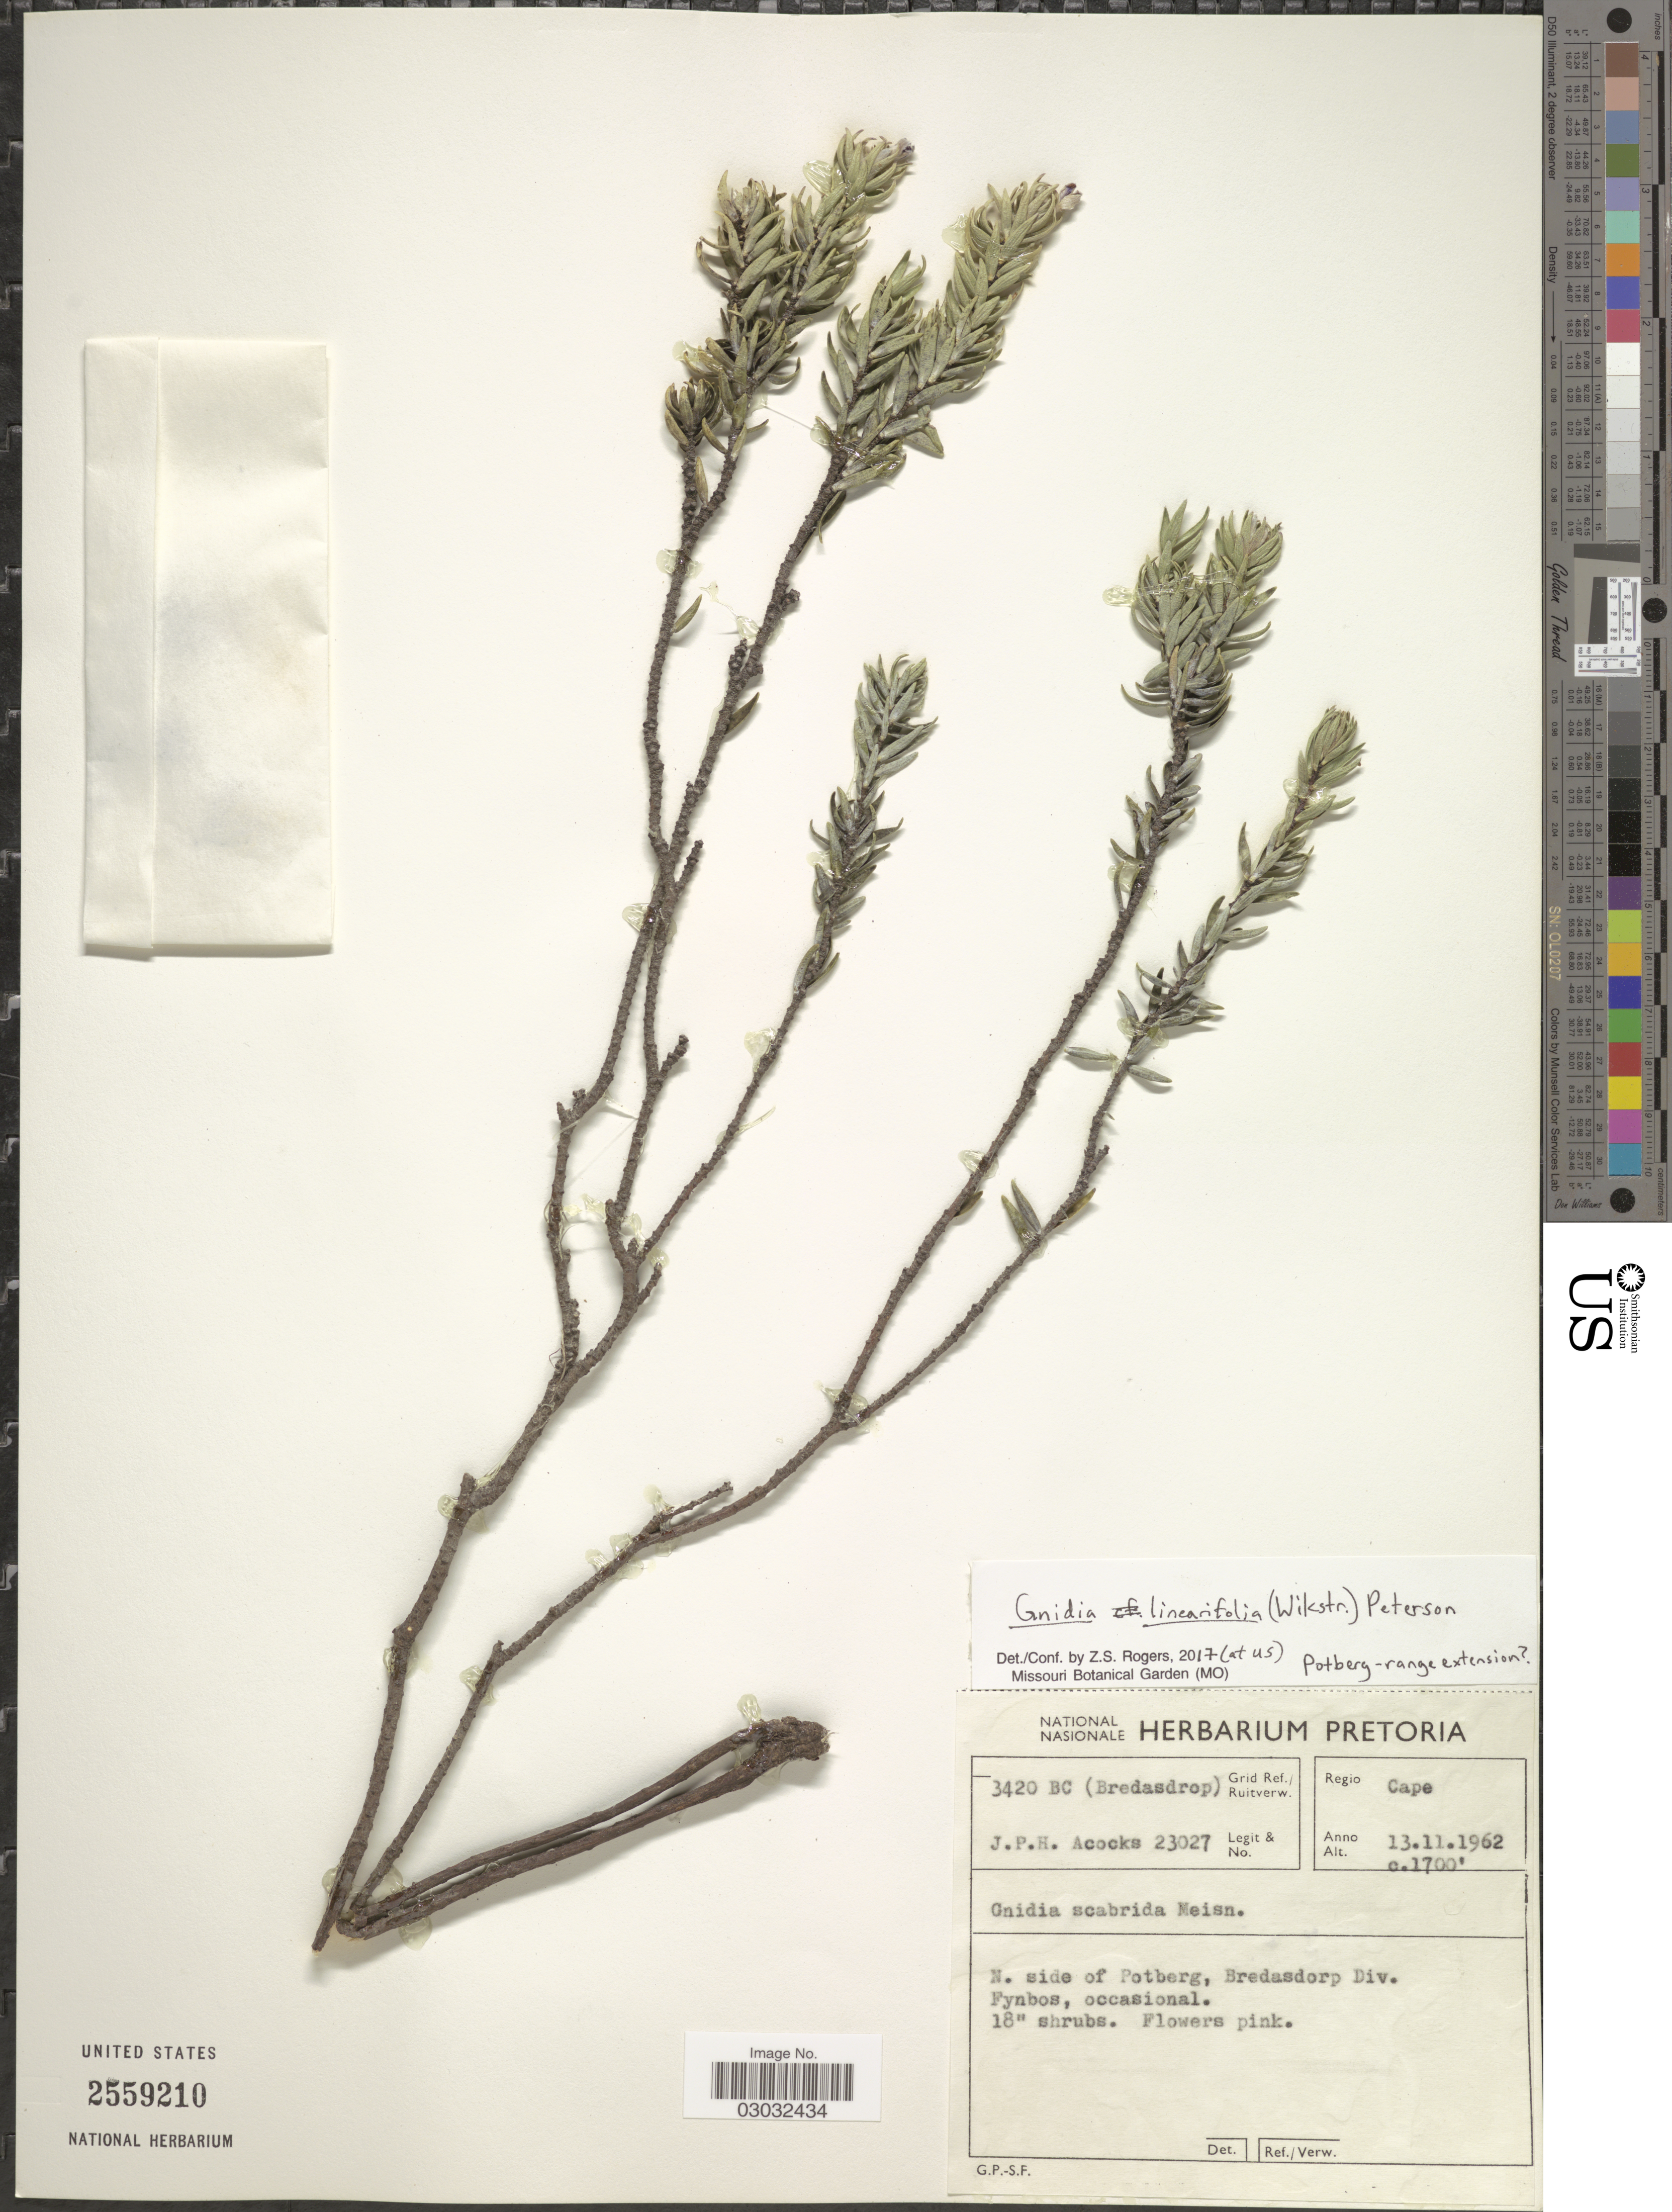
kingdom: Plantae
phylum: Tracheophyta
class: Magnoliopsida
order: Malvales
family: Thymelaeaceae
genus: Gnidia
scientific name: Gnidia linearifolia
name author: (Wikstr.) B. Peterson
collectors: J. P. Acocks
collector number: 23027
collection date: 1962-11-13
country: South Africa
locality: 3420 BC (Bredasdorp) Grid Ref./ Ruitverw. Regio Cape. N. side of Potberg, Bredasdorp Div. Fynbos, occasional.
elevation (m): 518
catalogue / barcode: US 2559210